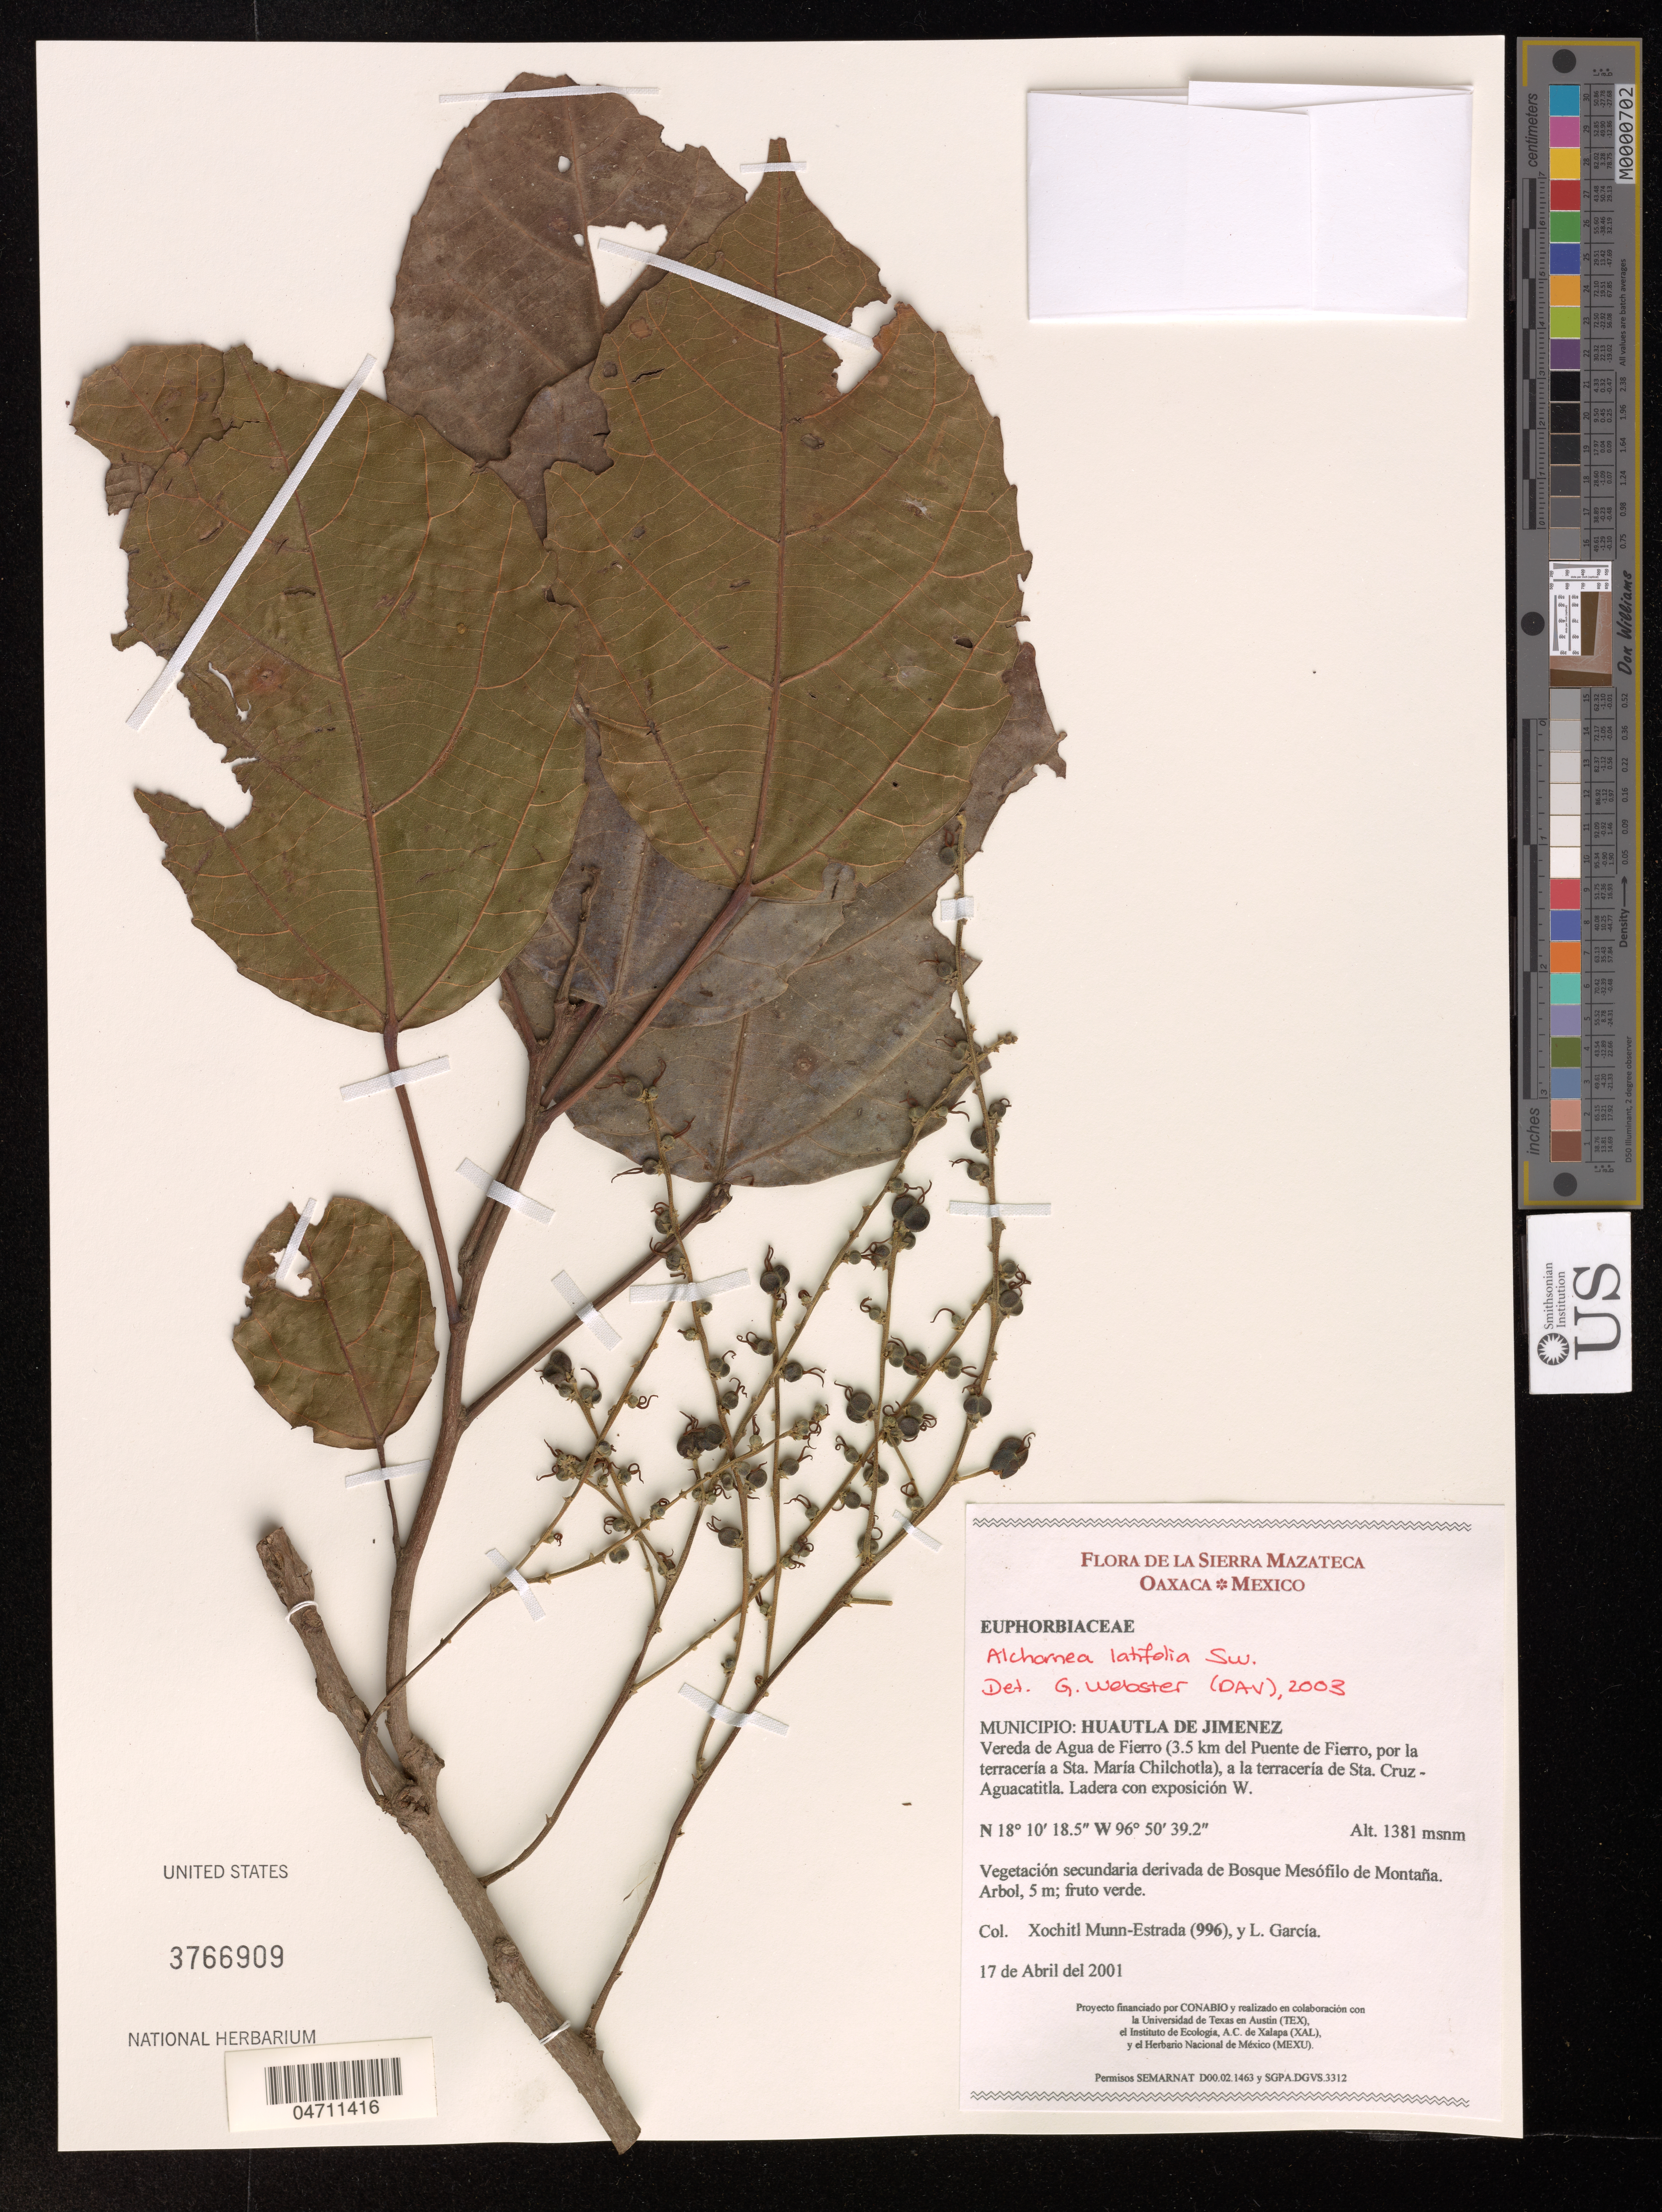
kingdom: Plantae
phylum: Tracheophyta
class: Magnoliopsida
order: Malpighiales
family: Euphorbiaceae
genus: Alchornea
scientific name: Alchornea latifolia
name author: Sw.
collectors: X. Munn-Estrada & L. Garcia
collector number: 996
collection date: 2001-04-17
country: Mexico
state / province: Oaxaca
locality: La Sierra Mazateca, Municipio: Huautla de Jimenez. Vereda de Agua de Fierro (3.5 km del Puente de Fierro, por la terracería a Sta. María Chilchotla), a la terracería de Sta. Cruz-Aguacatitla. Ladera con exposición W.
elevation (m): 1381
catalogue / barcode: US 3766909